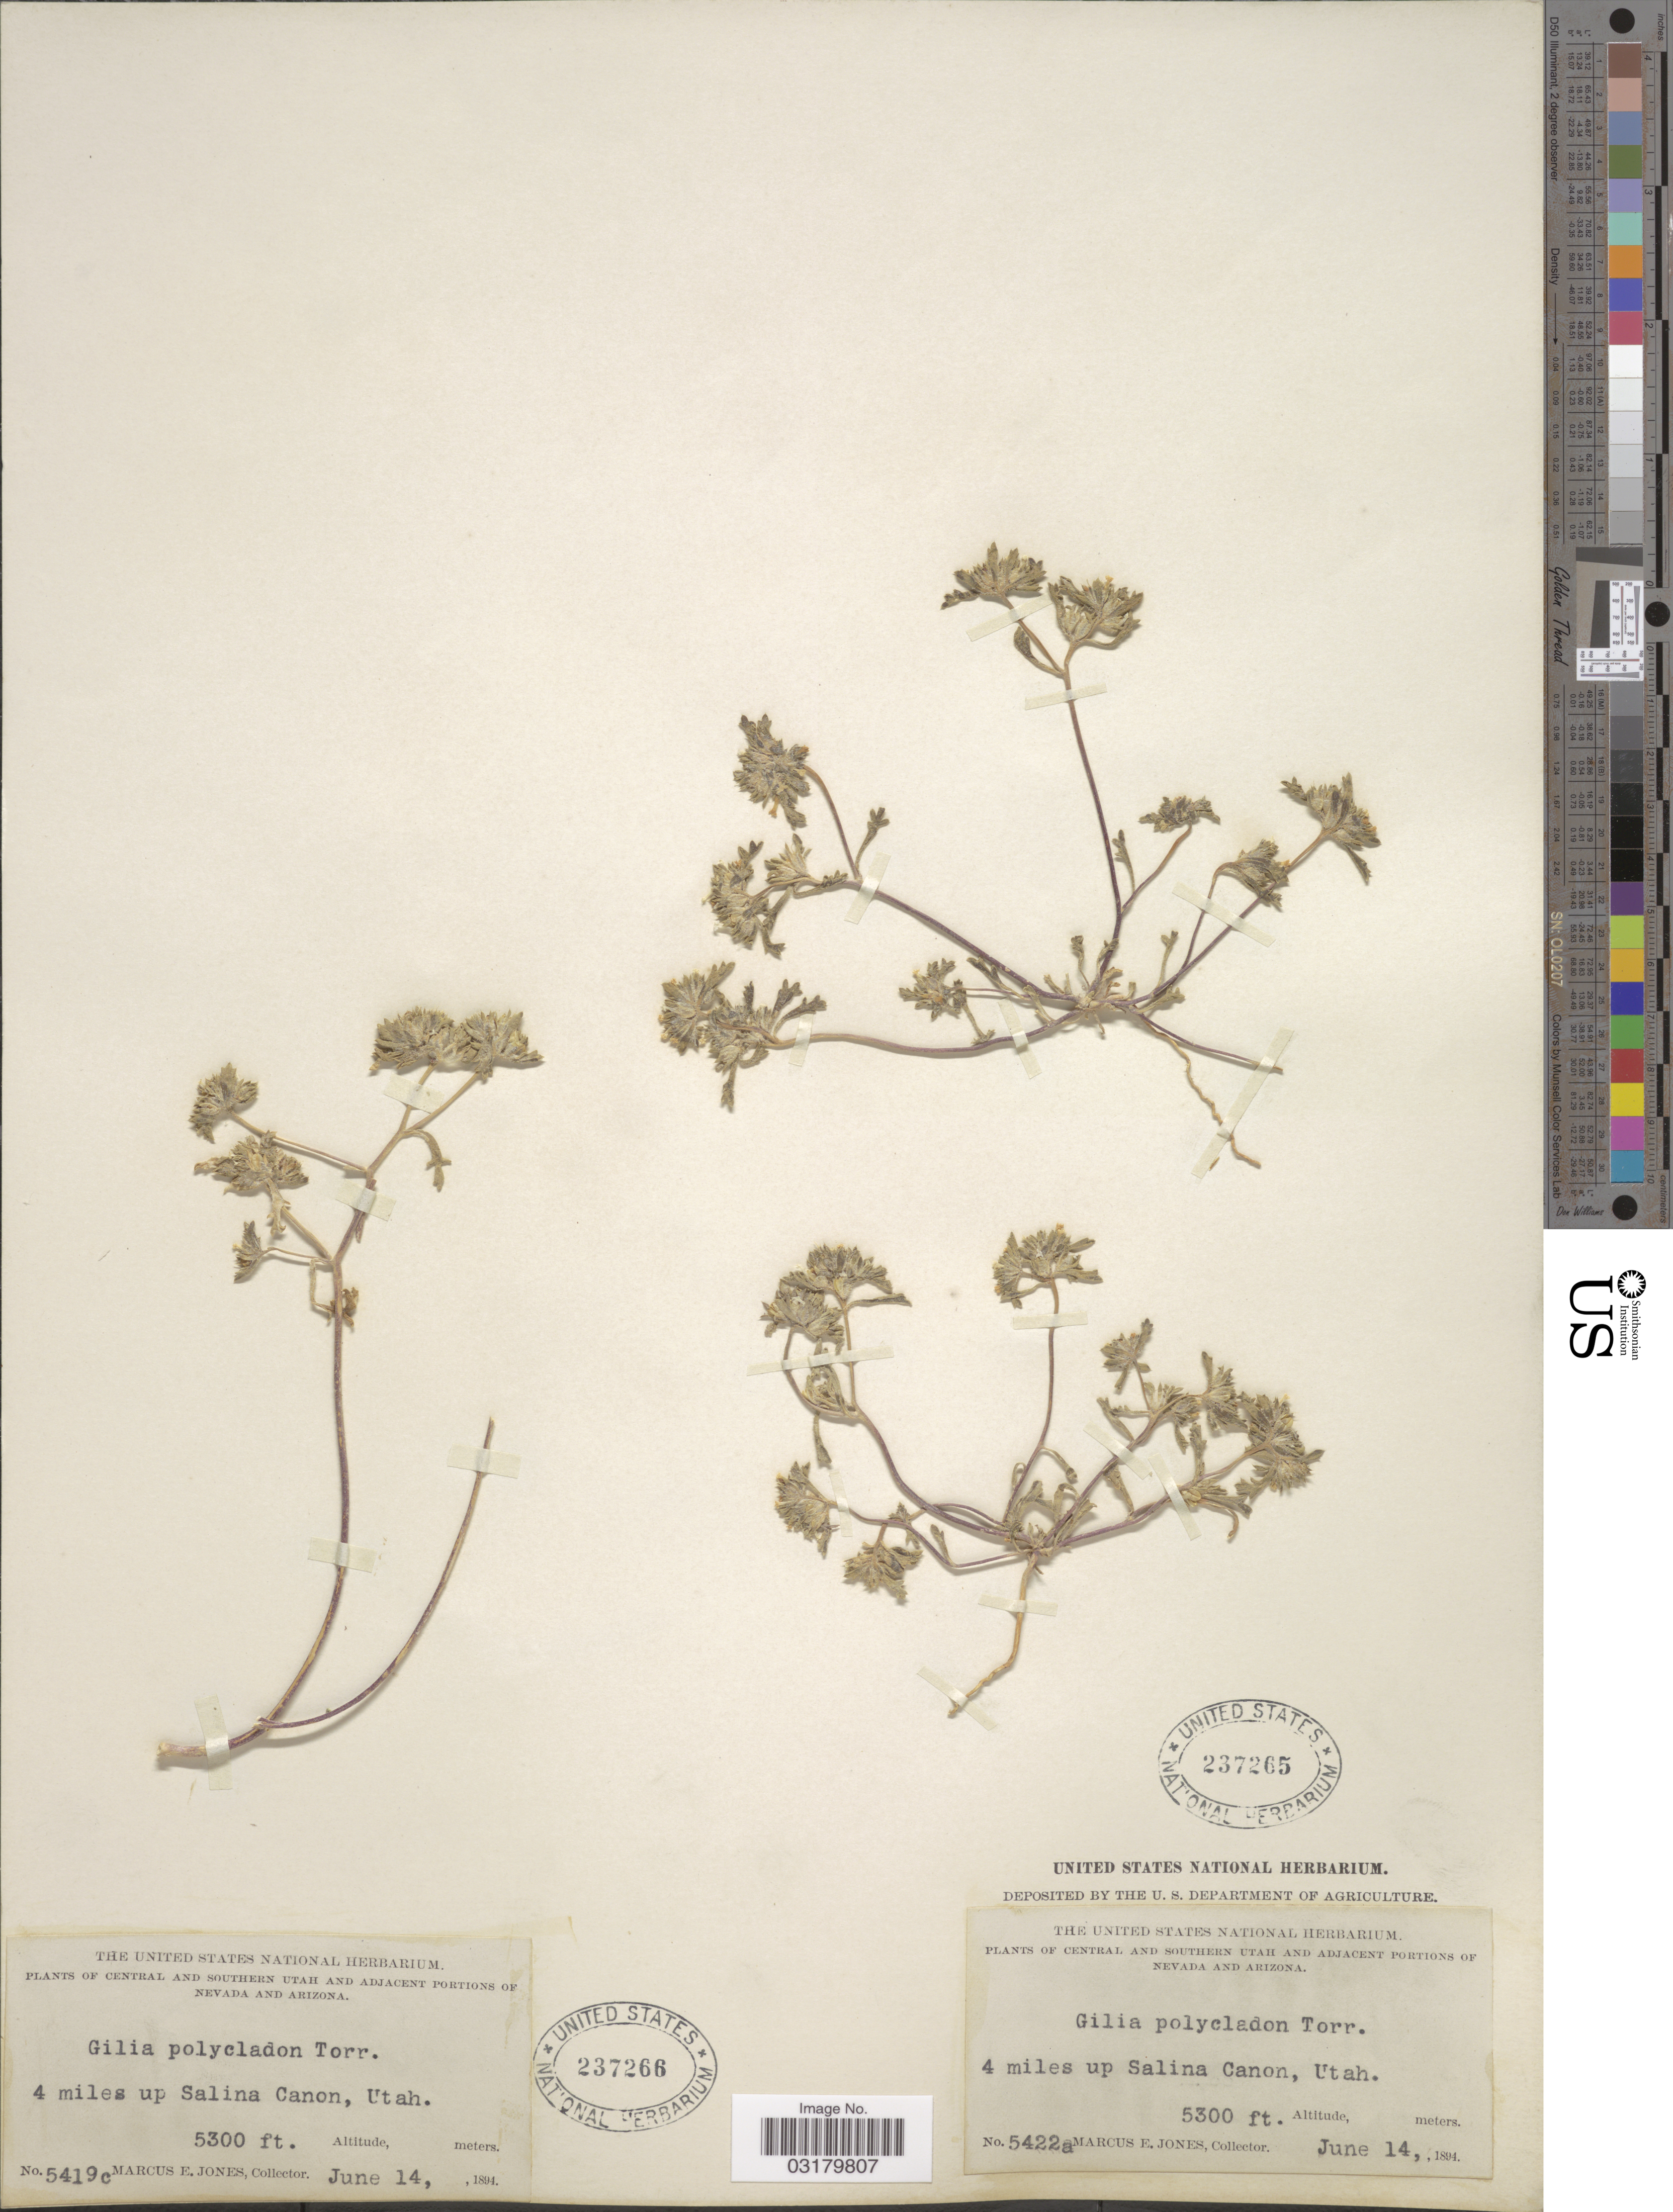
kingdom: Plantae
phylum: Tracheophyta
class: Magnoliopsida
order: Ericales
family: Polemoniaceae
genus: Ipomopsis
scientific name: Ipomopsis polycladon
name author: (Torr.) V.E. Grant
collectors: M. E. Jones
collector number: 5419c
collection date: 1894-06-14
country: United States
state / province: Utah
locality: Central and Southern Utah. 4 miles up Salina Canon.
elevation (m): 1615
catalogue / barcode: US 237266-2